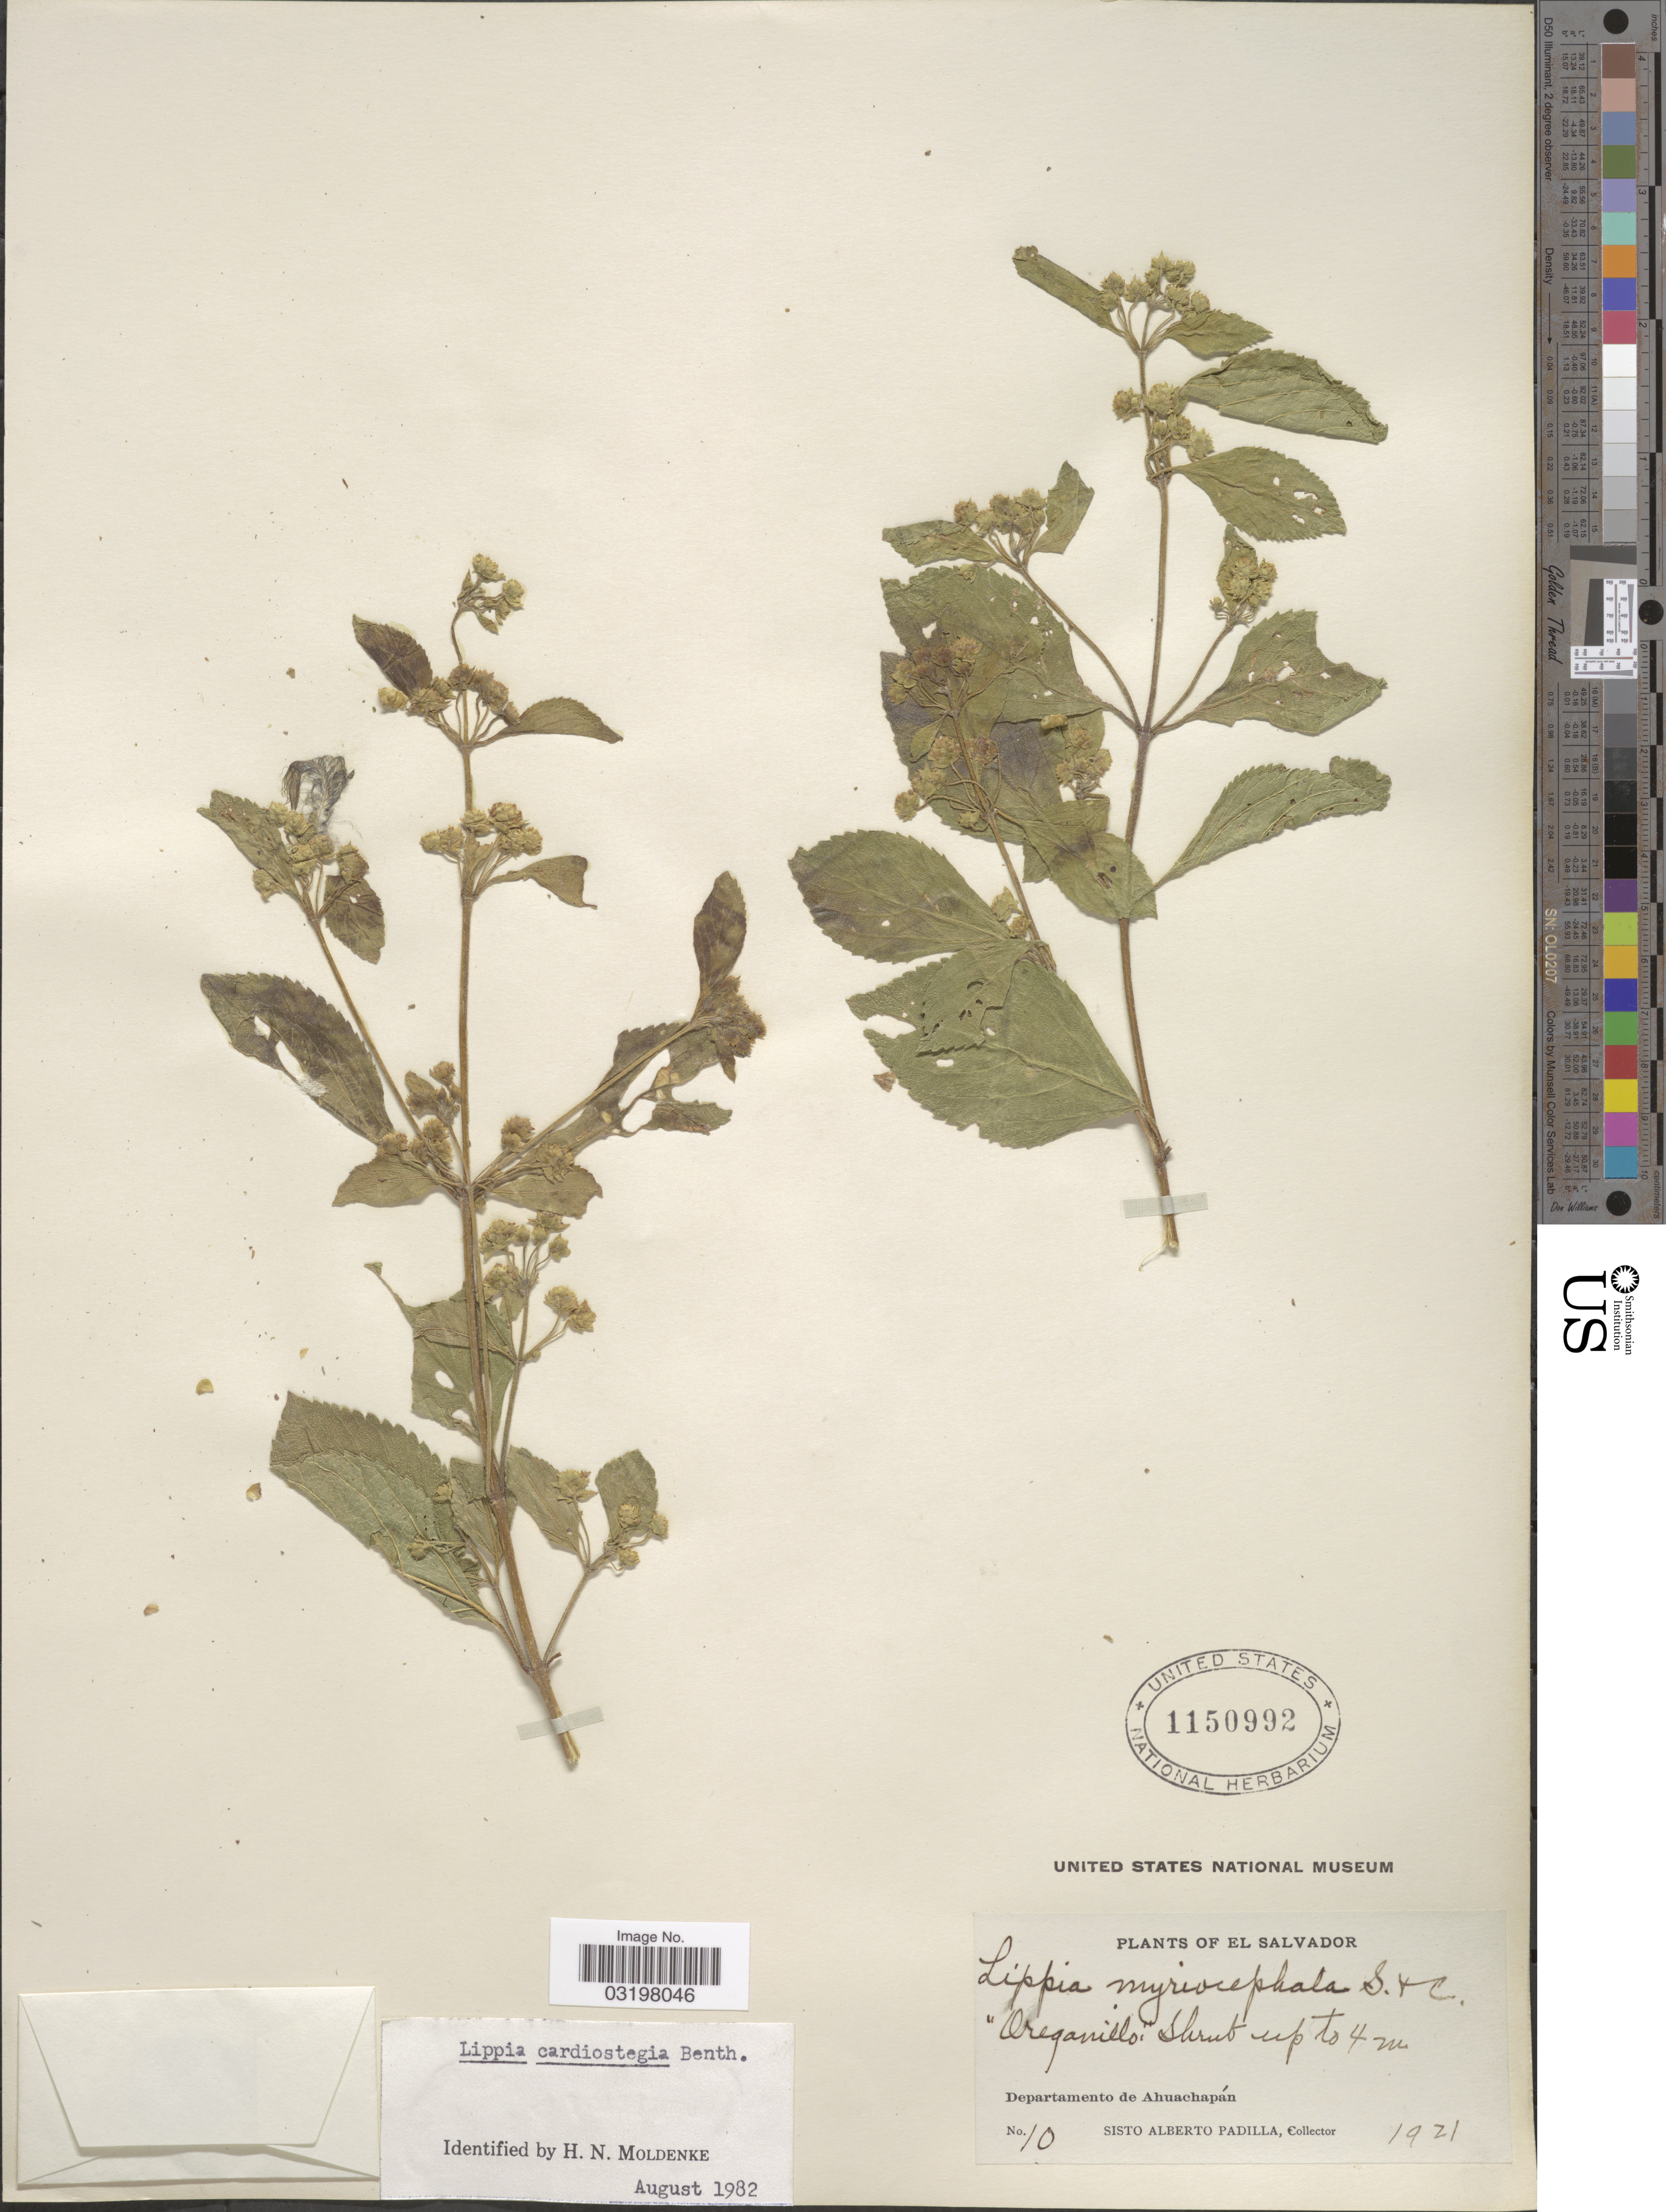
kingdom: Plantae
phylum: Tracheophyta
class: Magnoliopsida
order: Lamiales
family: Verbenaceae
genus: Lippia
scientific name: Lippia cardiostegia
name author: Benth.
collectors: S. A. Padilla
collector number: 10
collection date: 1921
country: El Salvador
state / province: Ahuachapan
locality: Departamento de Ahuachapán.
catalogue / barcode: US 1150992